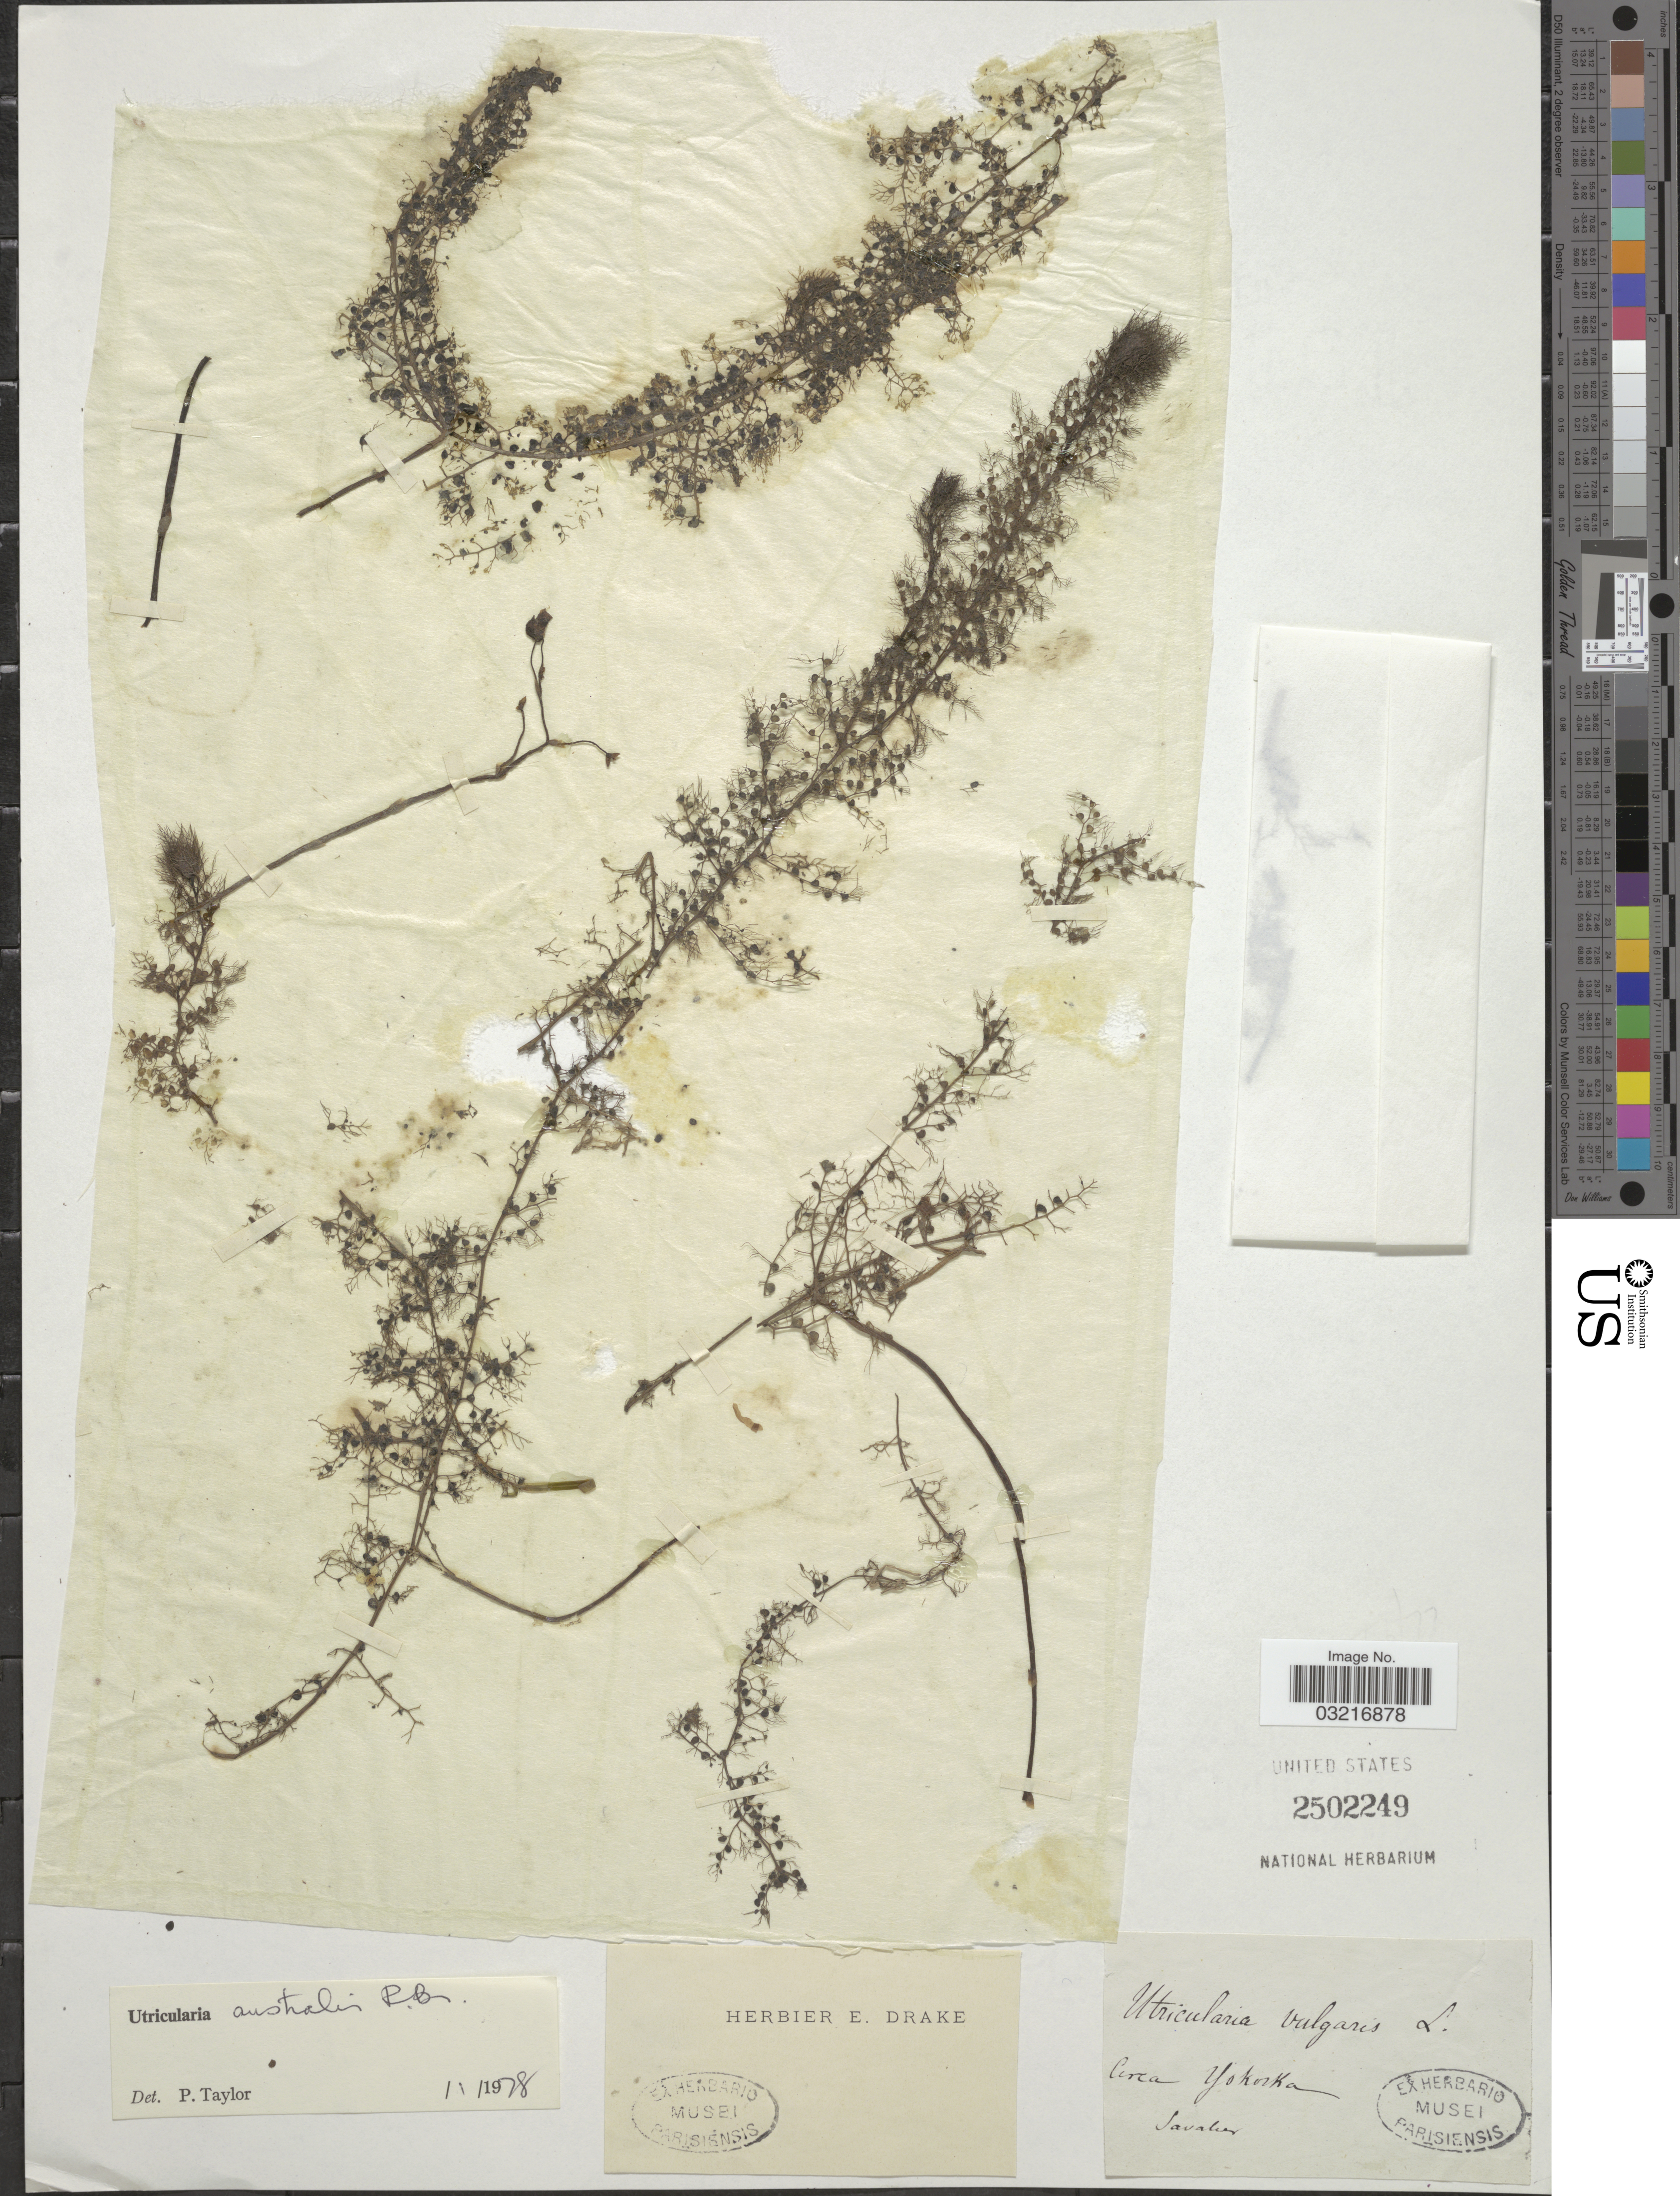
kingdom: Plantae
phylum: Tracheophyta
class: Magnoliopsida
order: Lamiales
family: Lentibulariaceae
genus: Utricularia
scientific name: Utricularia australis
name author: R. Br.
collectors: M. Savatier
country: Japan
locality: Circa Yokoska.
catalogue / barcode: US 2502249